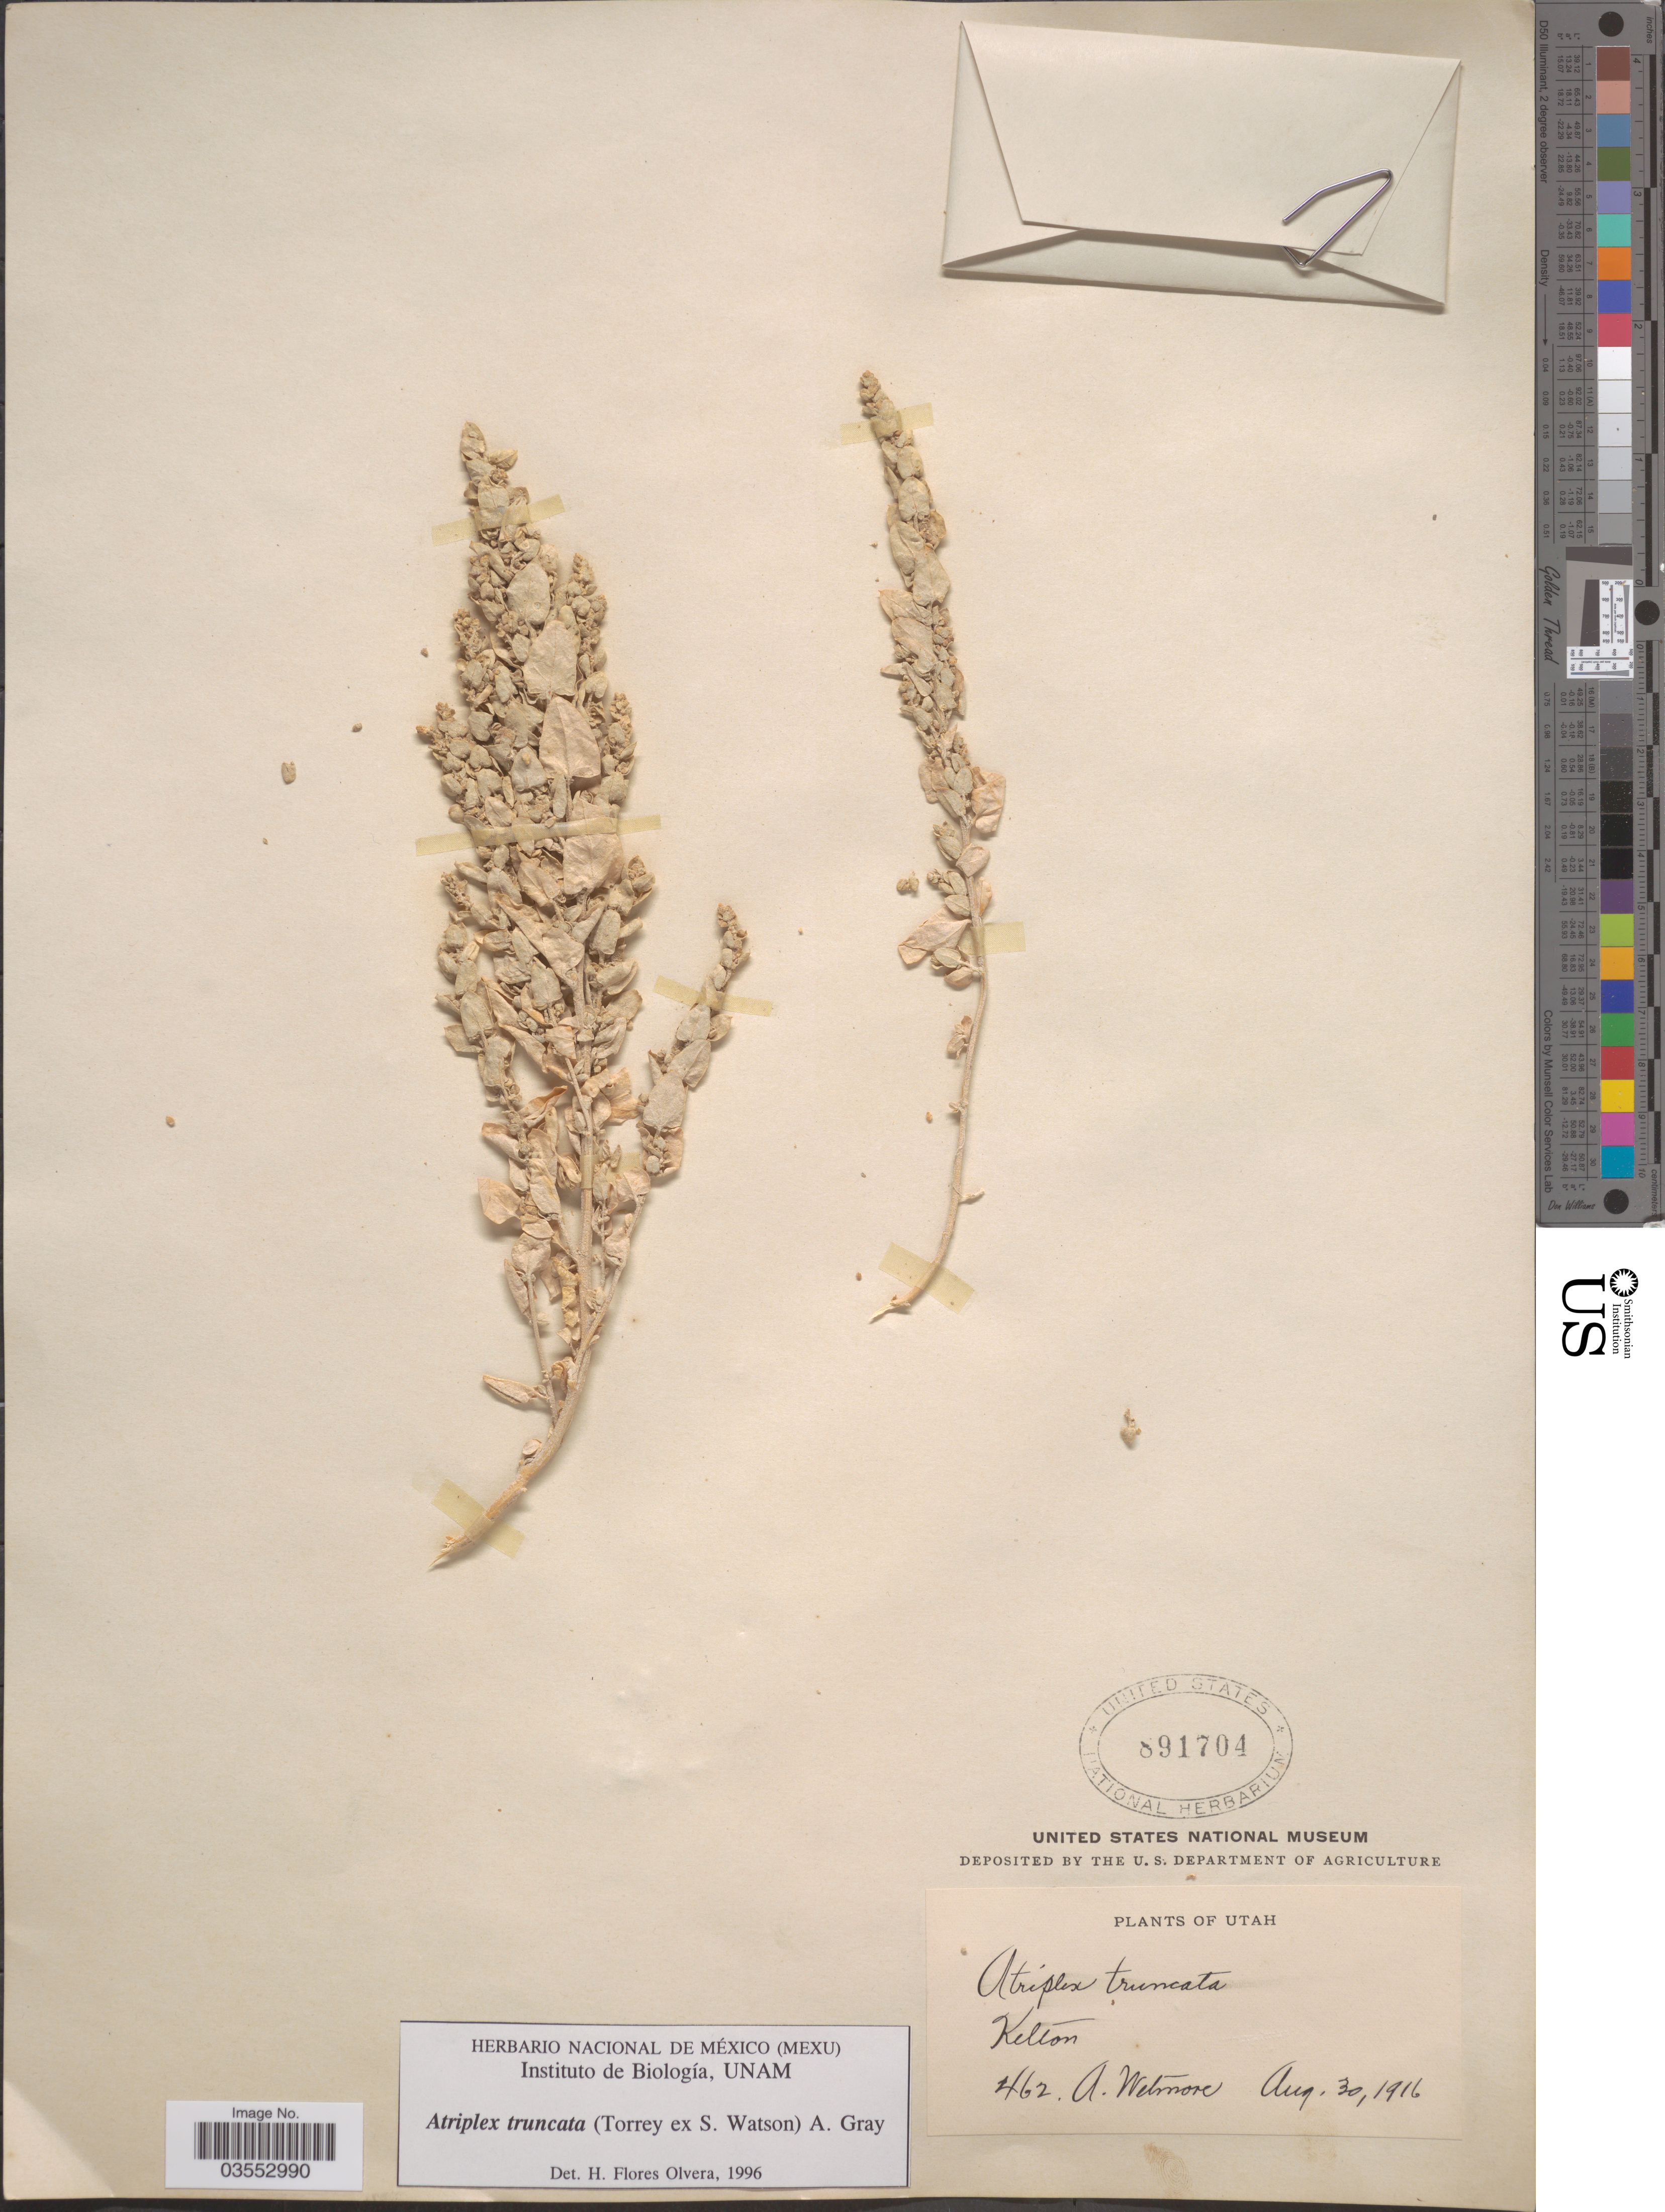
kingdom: Plantae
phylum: Tracheophyta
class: Magnoliopsida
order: Caryophyllales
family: Amaranthaceae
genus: Atriplex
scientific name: Atriplex truncata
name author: (Torr. ex S. Watson) A. Gray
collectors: A. Wetmore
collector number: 462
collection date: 1916-08-30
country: United States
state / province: Utah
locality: Kelton.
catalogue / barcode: US 891704